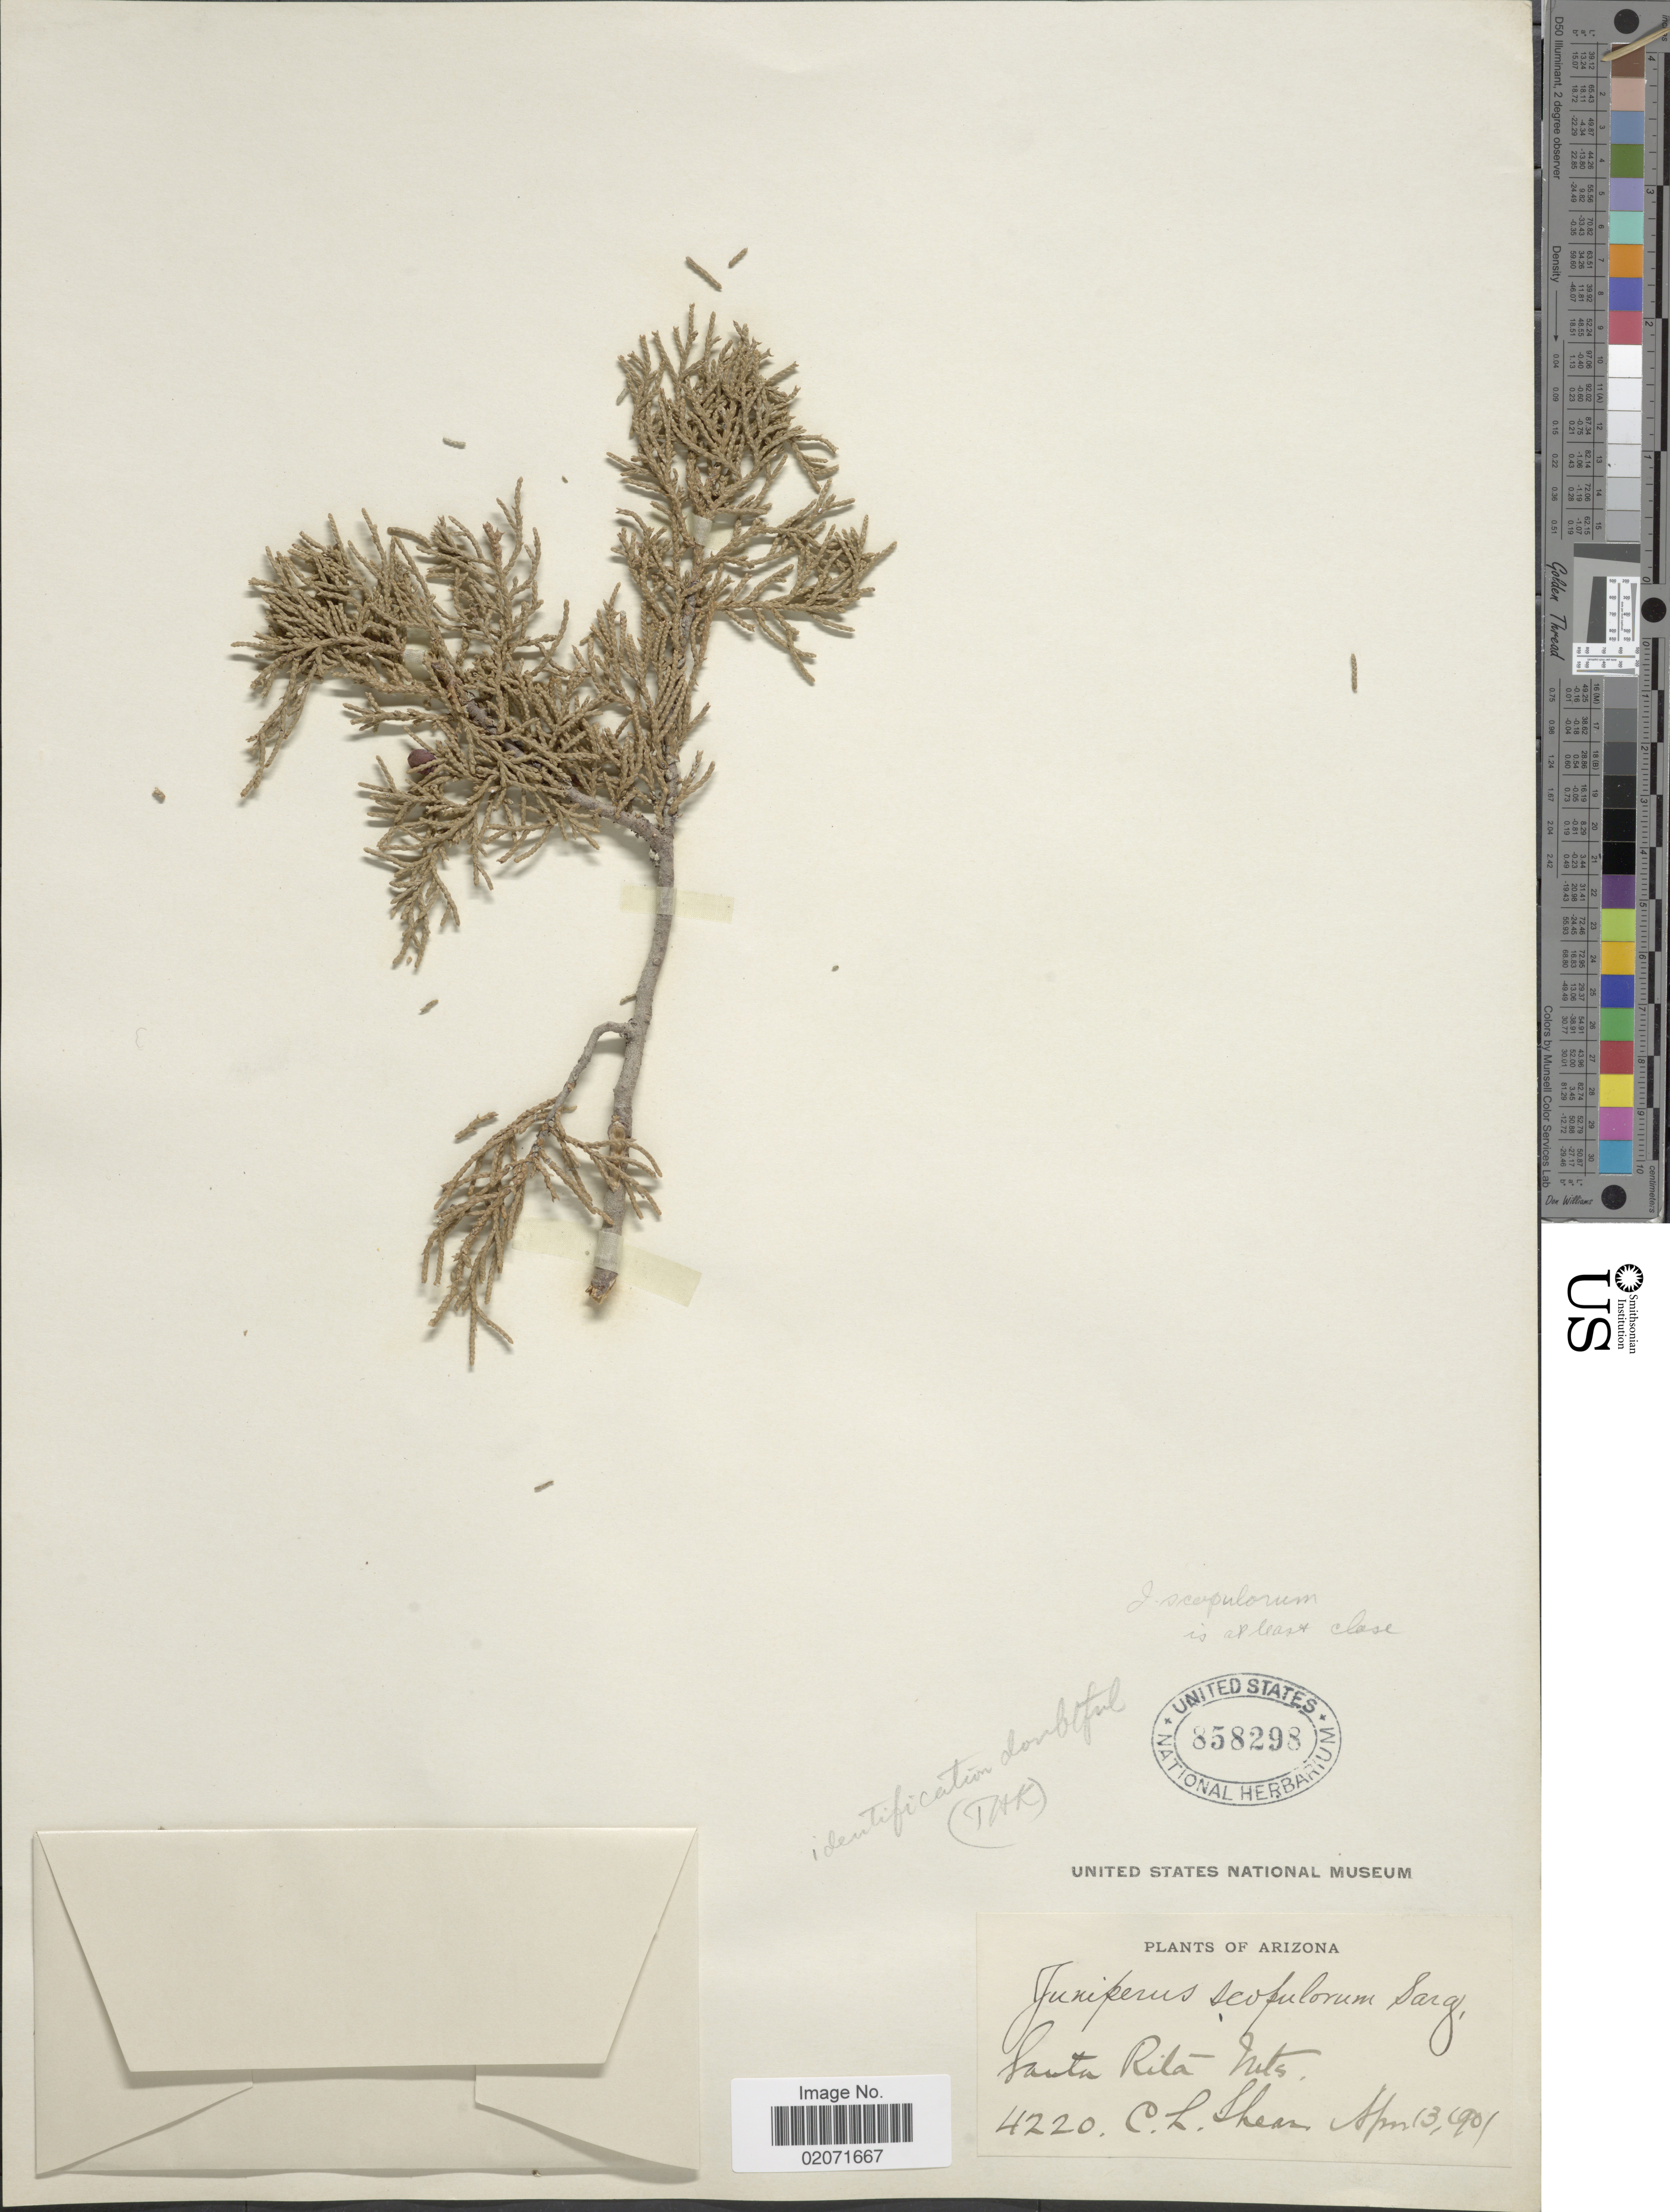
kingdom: Plantae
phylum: Tracheophyta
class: Pinopsida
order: Pinales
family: Cupressaceae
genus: Juniperus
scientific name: Juniperus scopulorum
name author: Sarg.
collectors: C. L. Shear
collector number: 4220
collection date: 1901-04-13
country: United States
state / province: Arizona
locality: Santa Rita Mts.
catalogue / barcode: US 858298